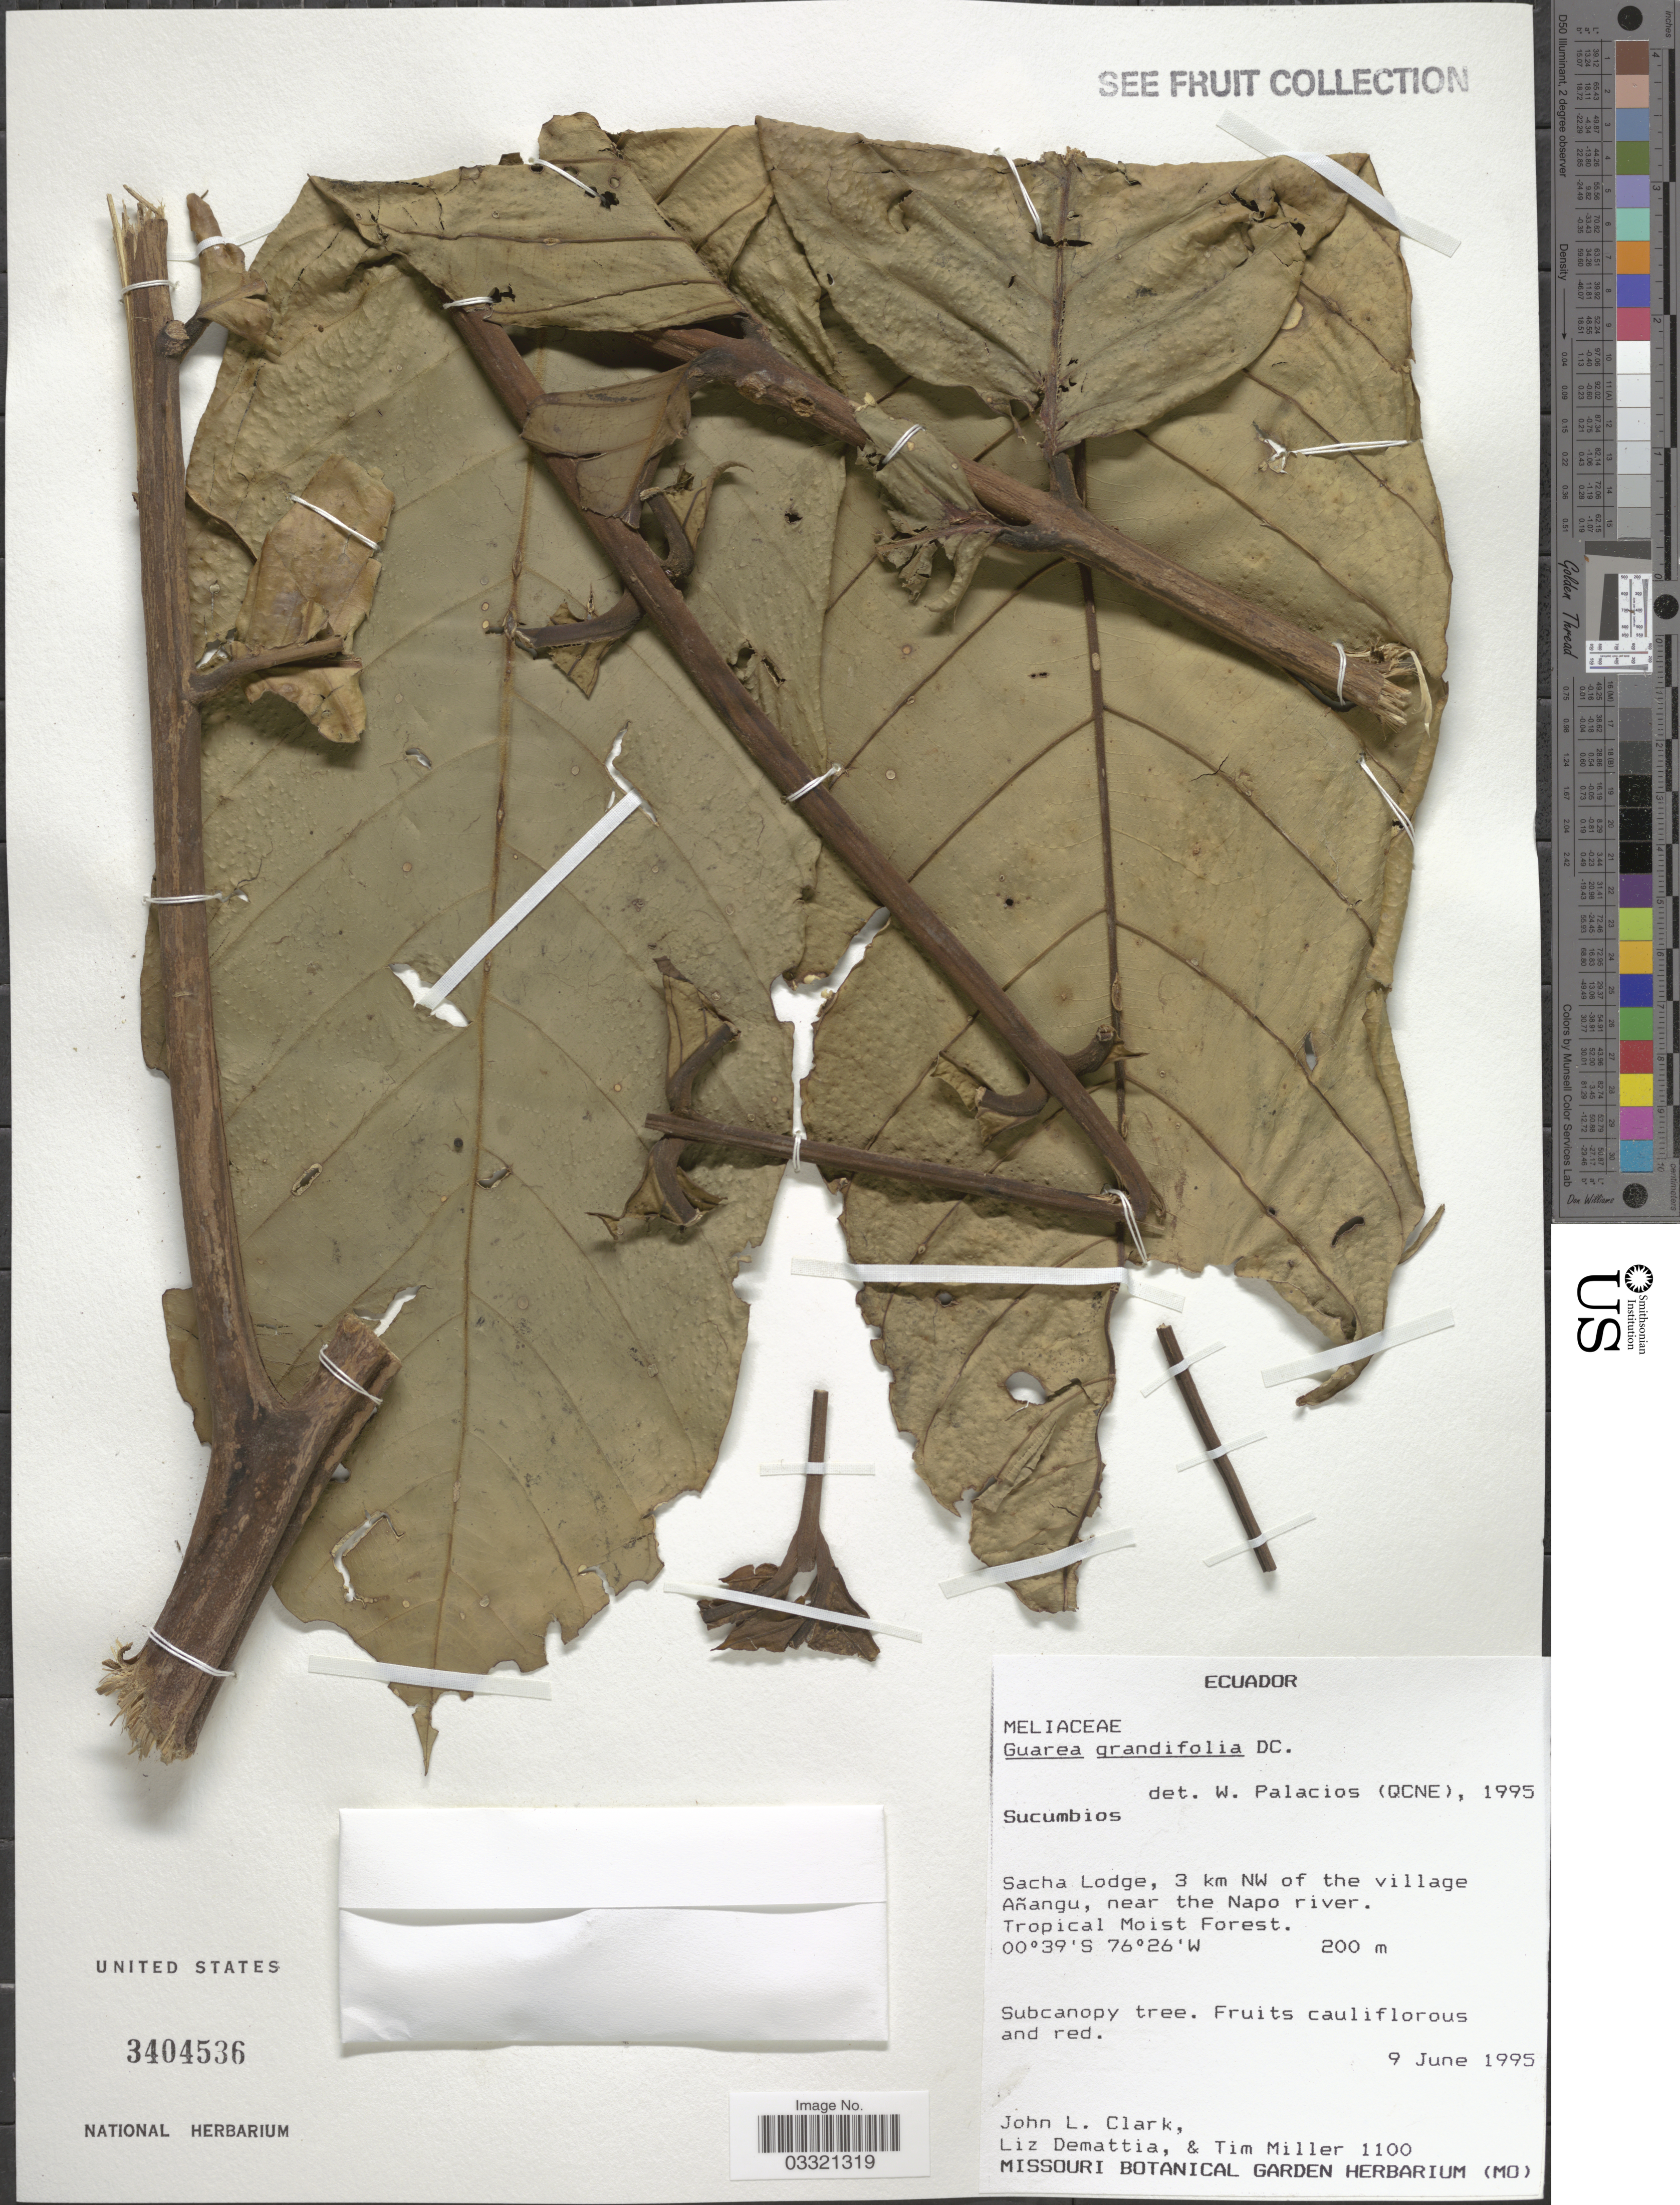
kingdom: Plantae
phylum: Tracheophyta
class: Magnoliopsida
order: Sapindales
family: Meliaceae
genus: Guarea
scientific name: Guarea grandifolia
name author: DC.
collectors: J. L. Clark, L. Demattia & T. Miller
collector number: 1100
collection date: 1995-06-09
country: Ecuador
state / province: Sucumbíos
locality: Sacha Lodge, 3 km NW of the village Añangu, near the Napo river.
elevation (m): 200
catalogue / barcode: US 3404536